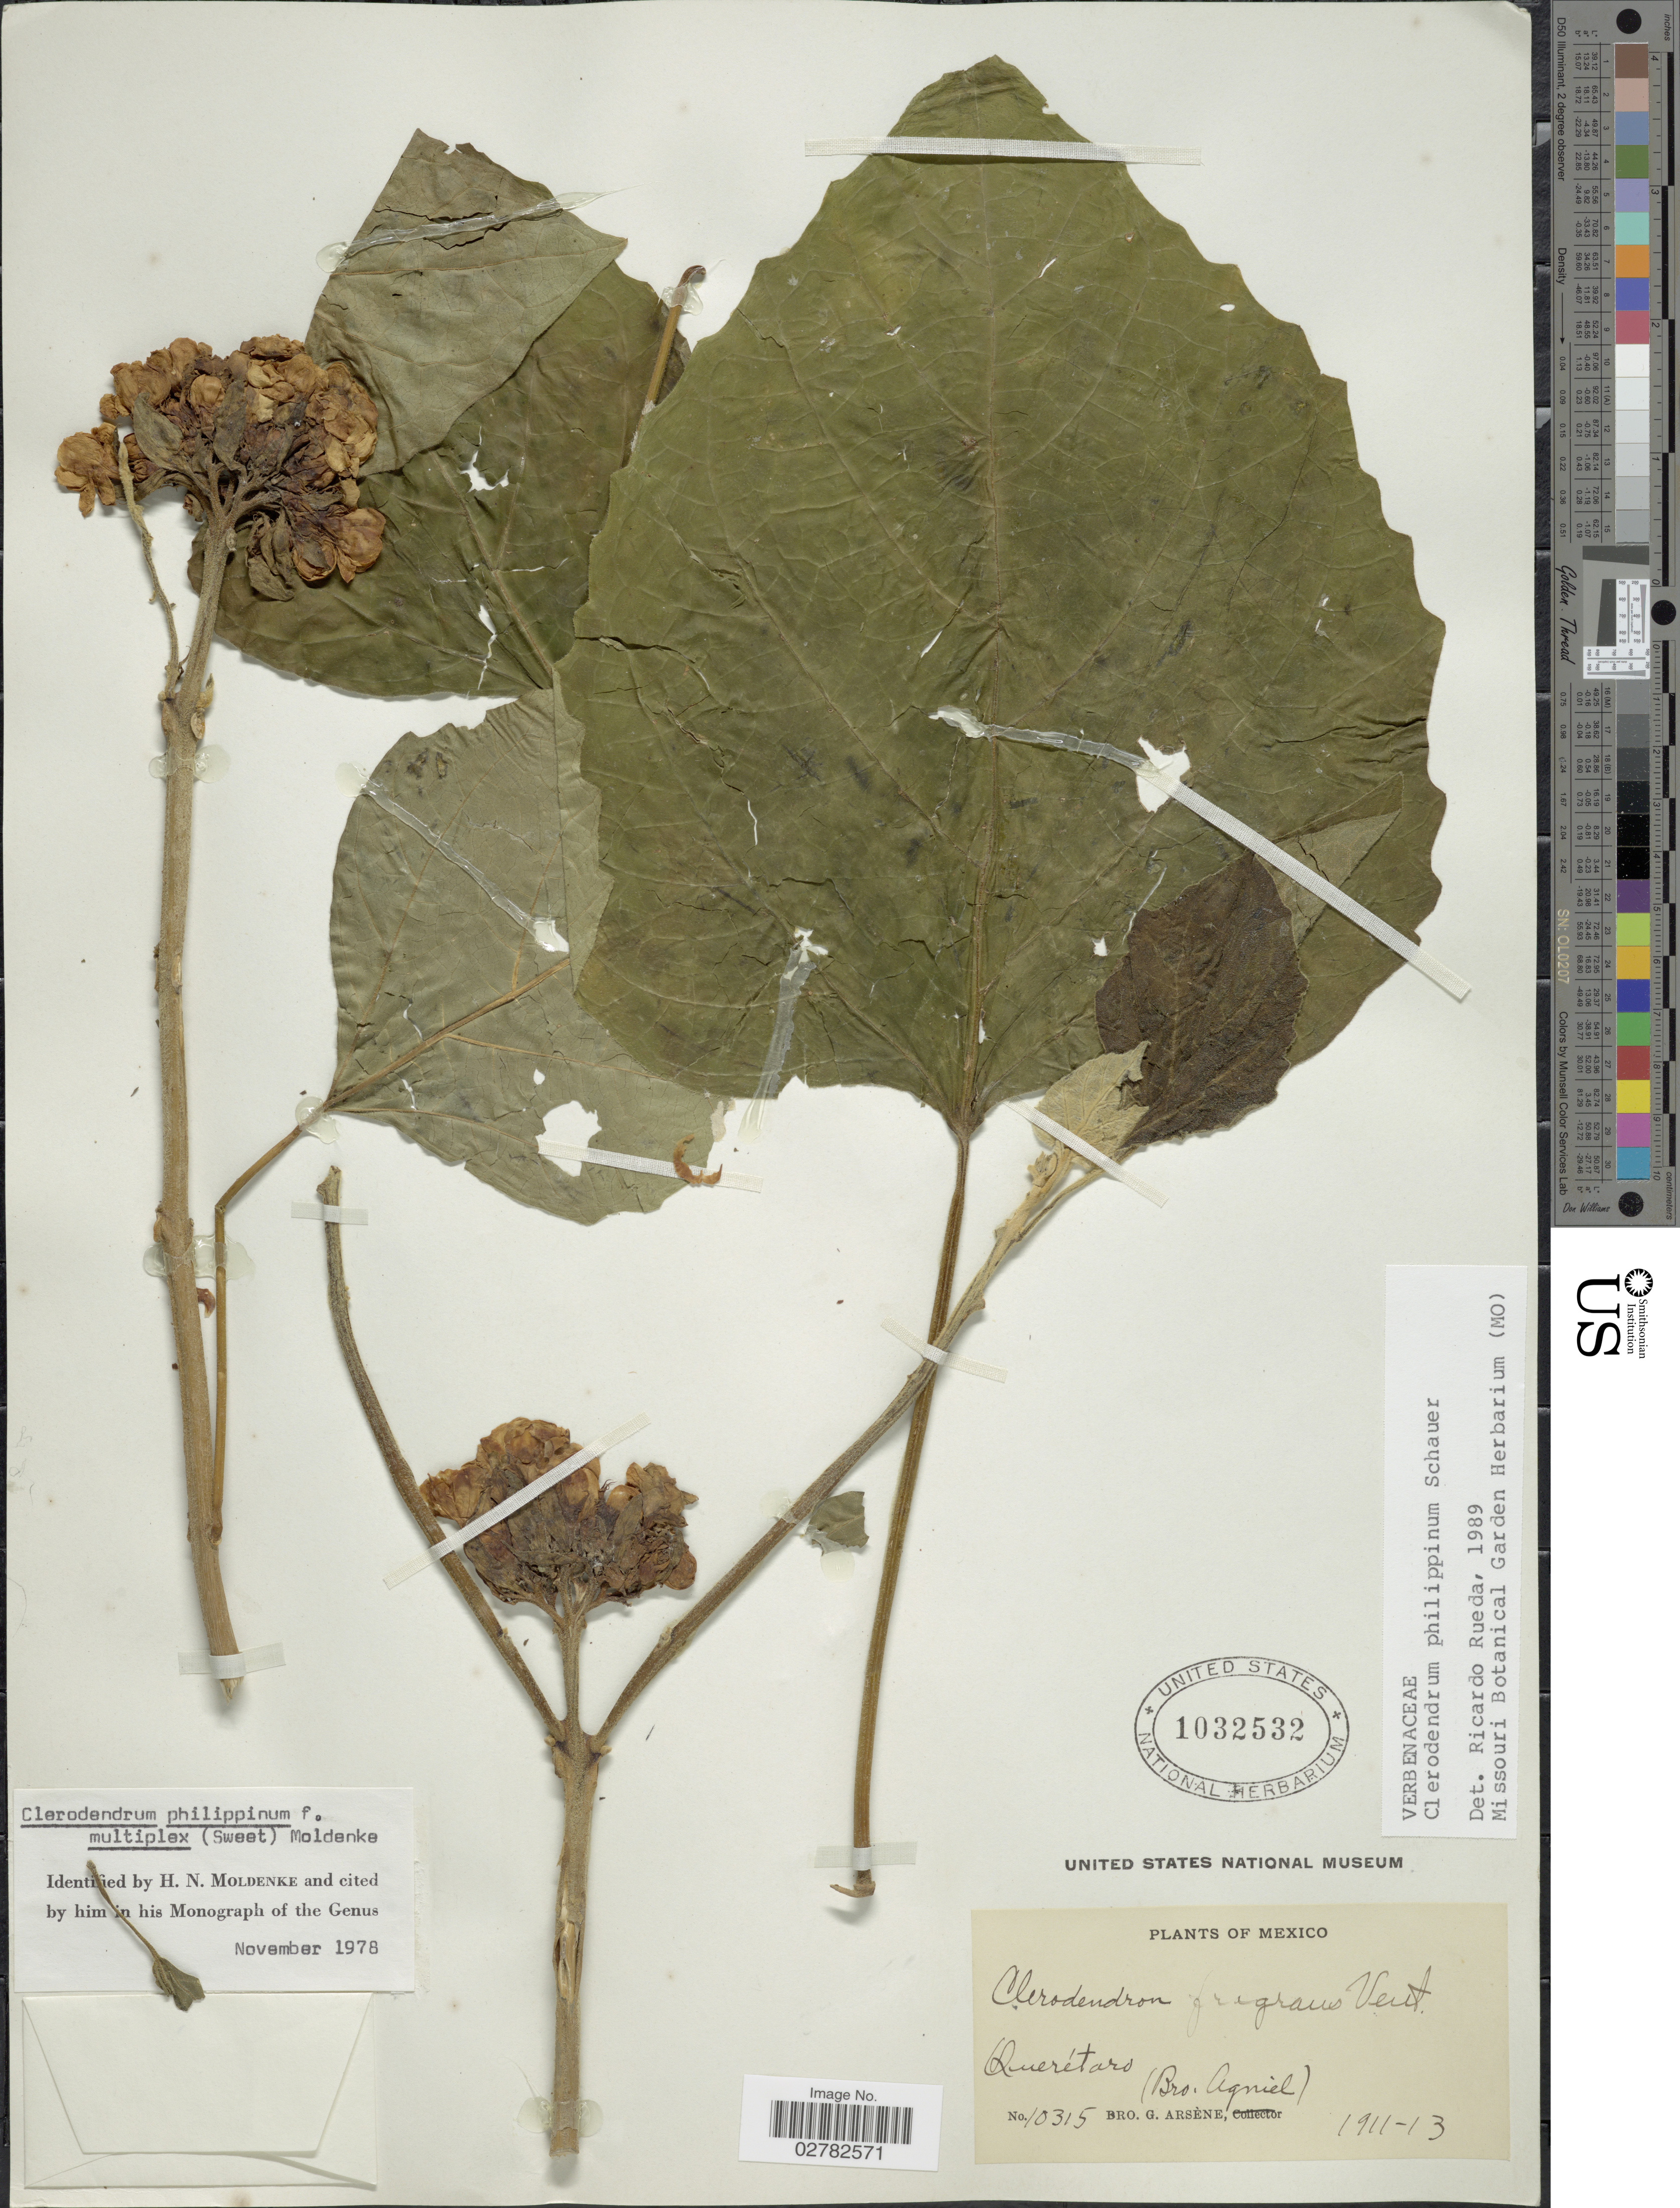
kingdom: Plantae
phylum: Tracheophyta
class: Magnoliopsida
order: Lamiales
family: Lamiaceae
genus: Clerodendrum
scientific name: Clerodendrum philippinense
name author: Elmer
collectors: Bro. G. Arsène & Bro. Agniel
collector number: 10315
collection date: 1911/1913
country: Mexico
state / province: Querétaro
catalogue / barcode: US 1032532